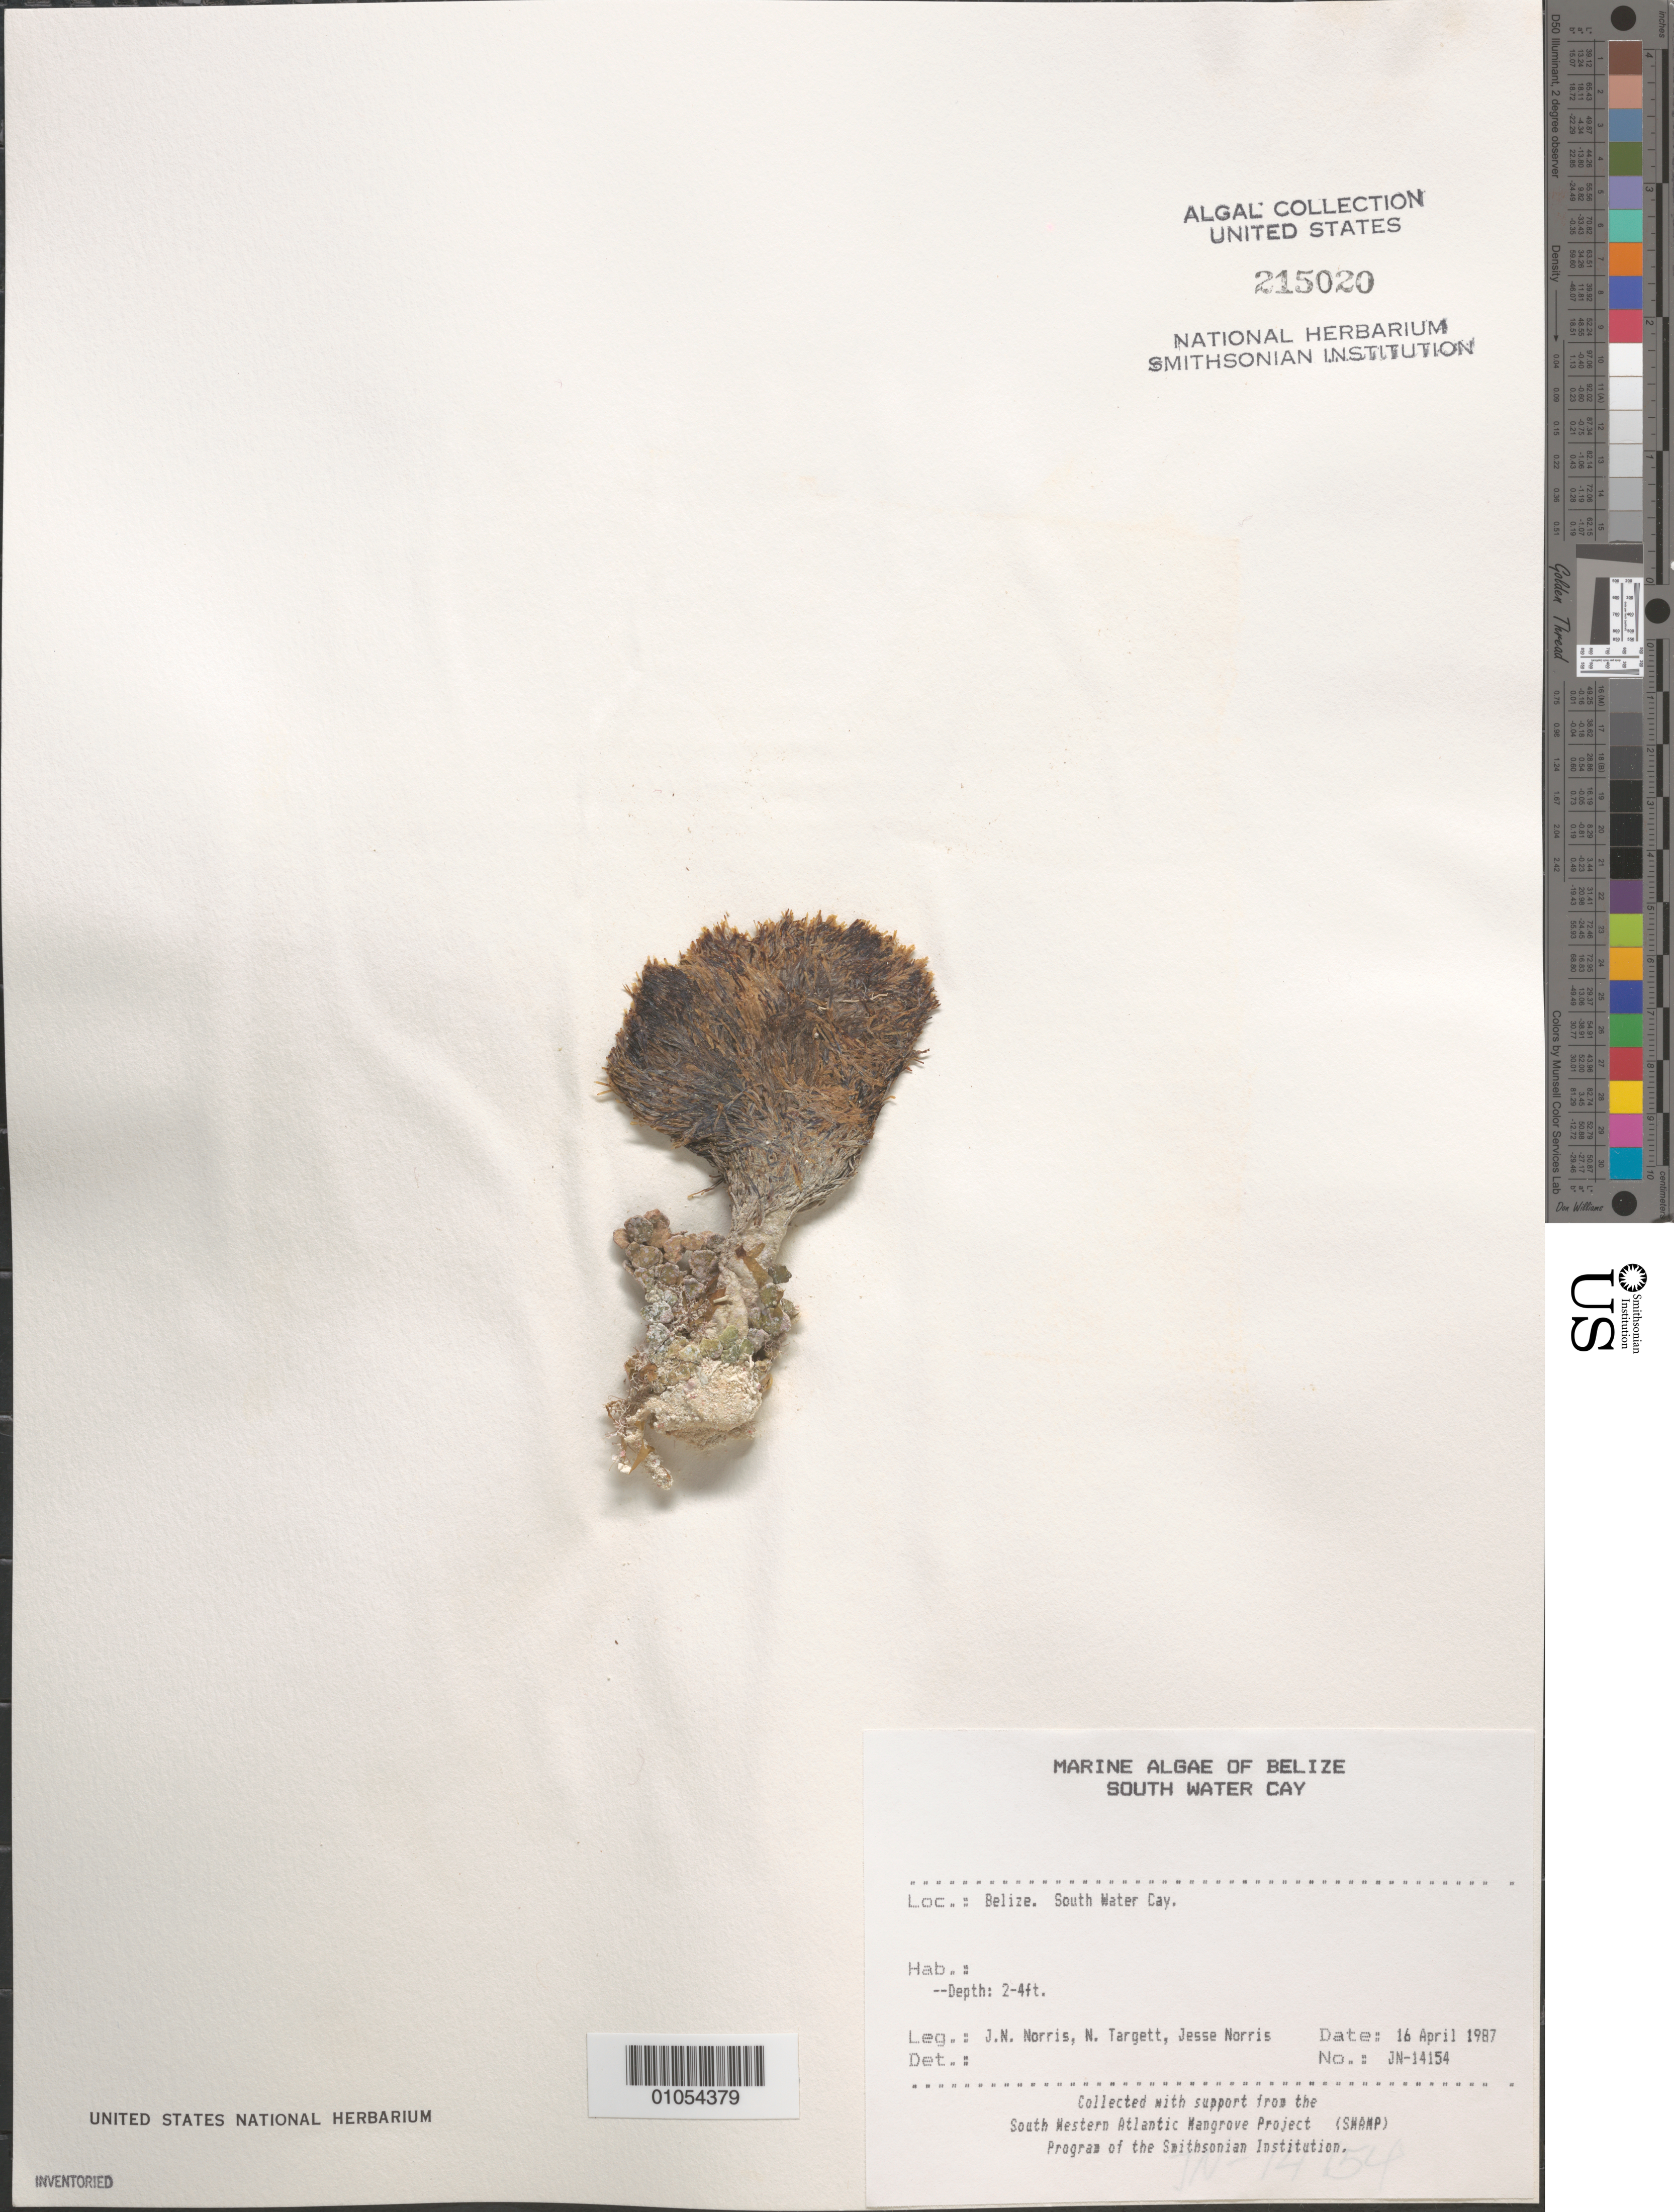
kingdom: Plantae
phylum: Chlorophyta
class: Ulvophyceae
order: Bryopsidales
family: Udoteaceae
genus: Penicillus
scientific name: Penicillus sp.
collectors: J. N. Norris, N. Targett & J. A. Norris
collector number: JN-14154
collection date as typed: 16 Apr 1987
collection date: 1987-04-16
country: Belize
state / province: Stann Creek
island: South Water Cay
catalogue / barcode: US 215020